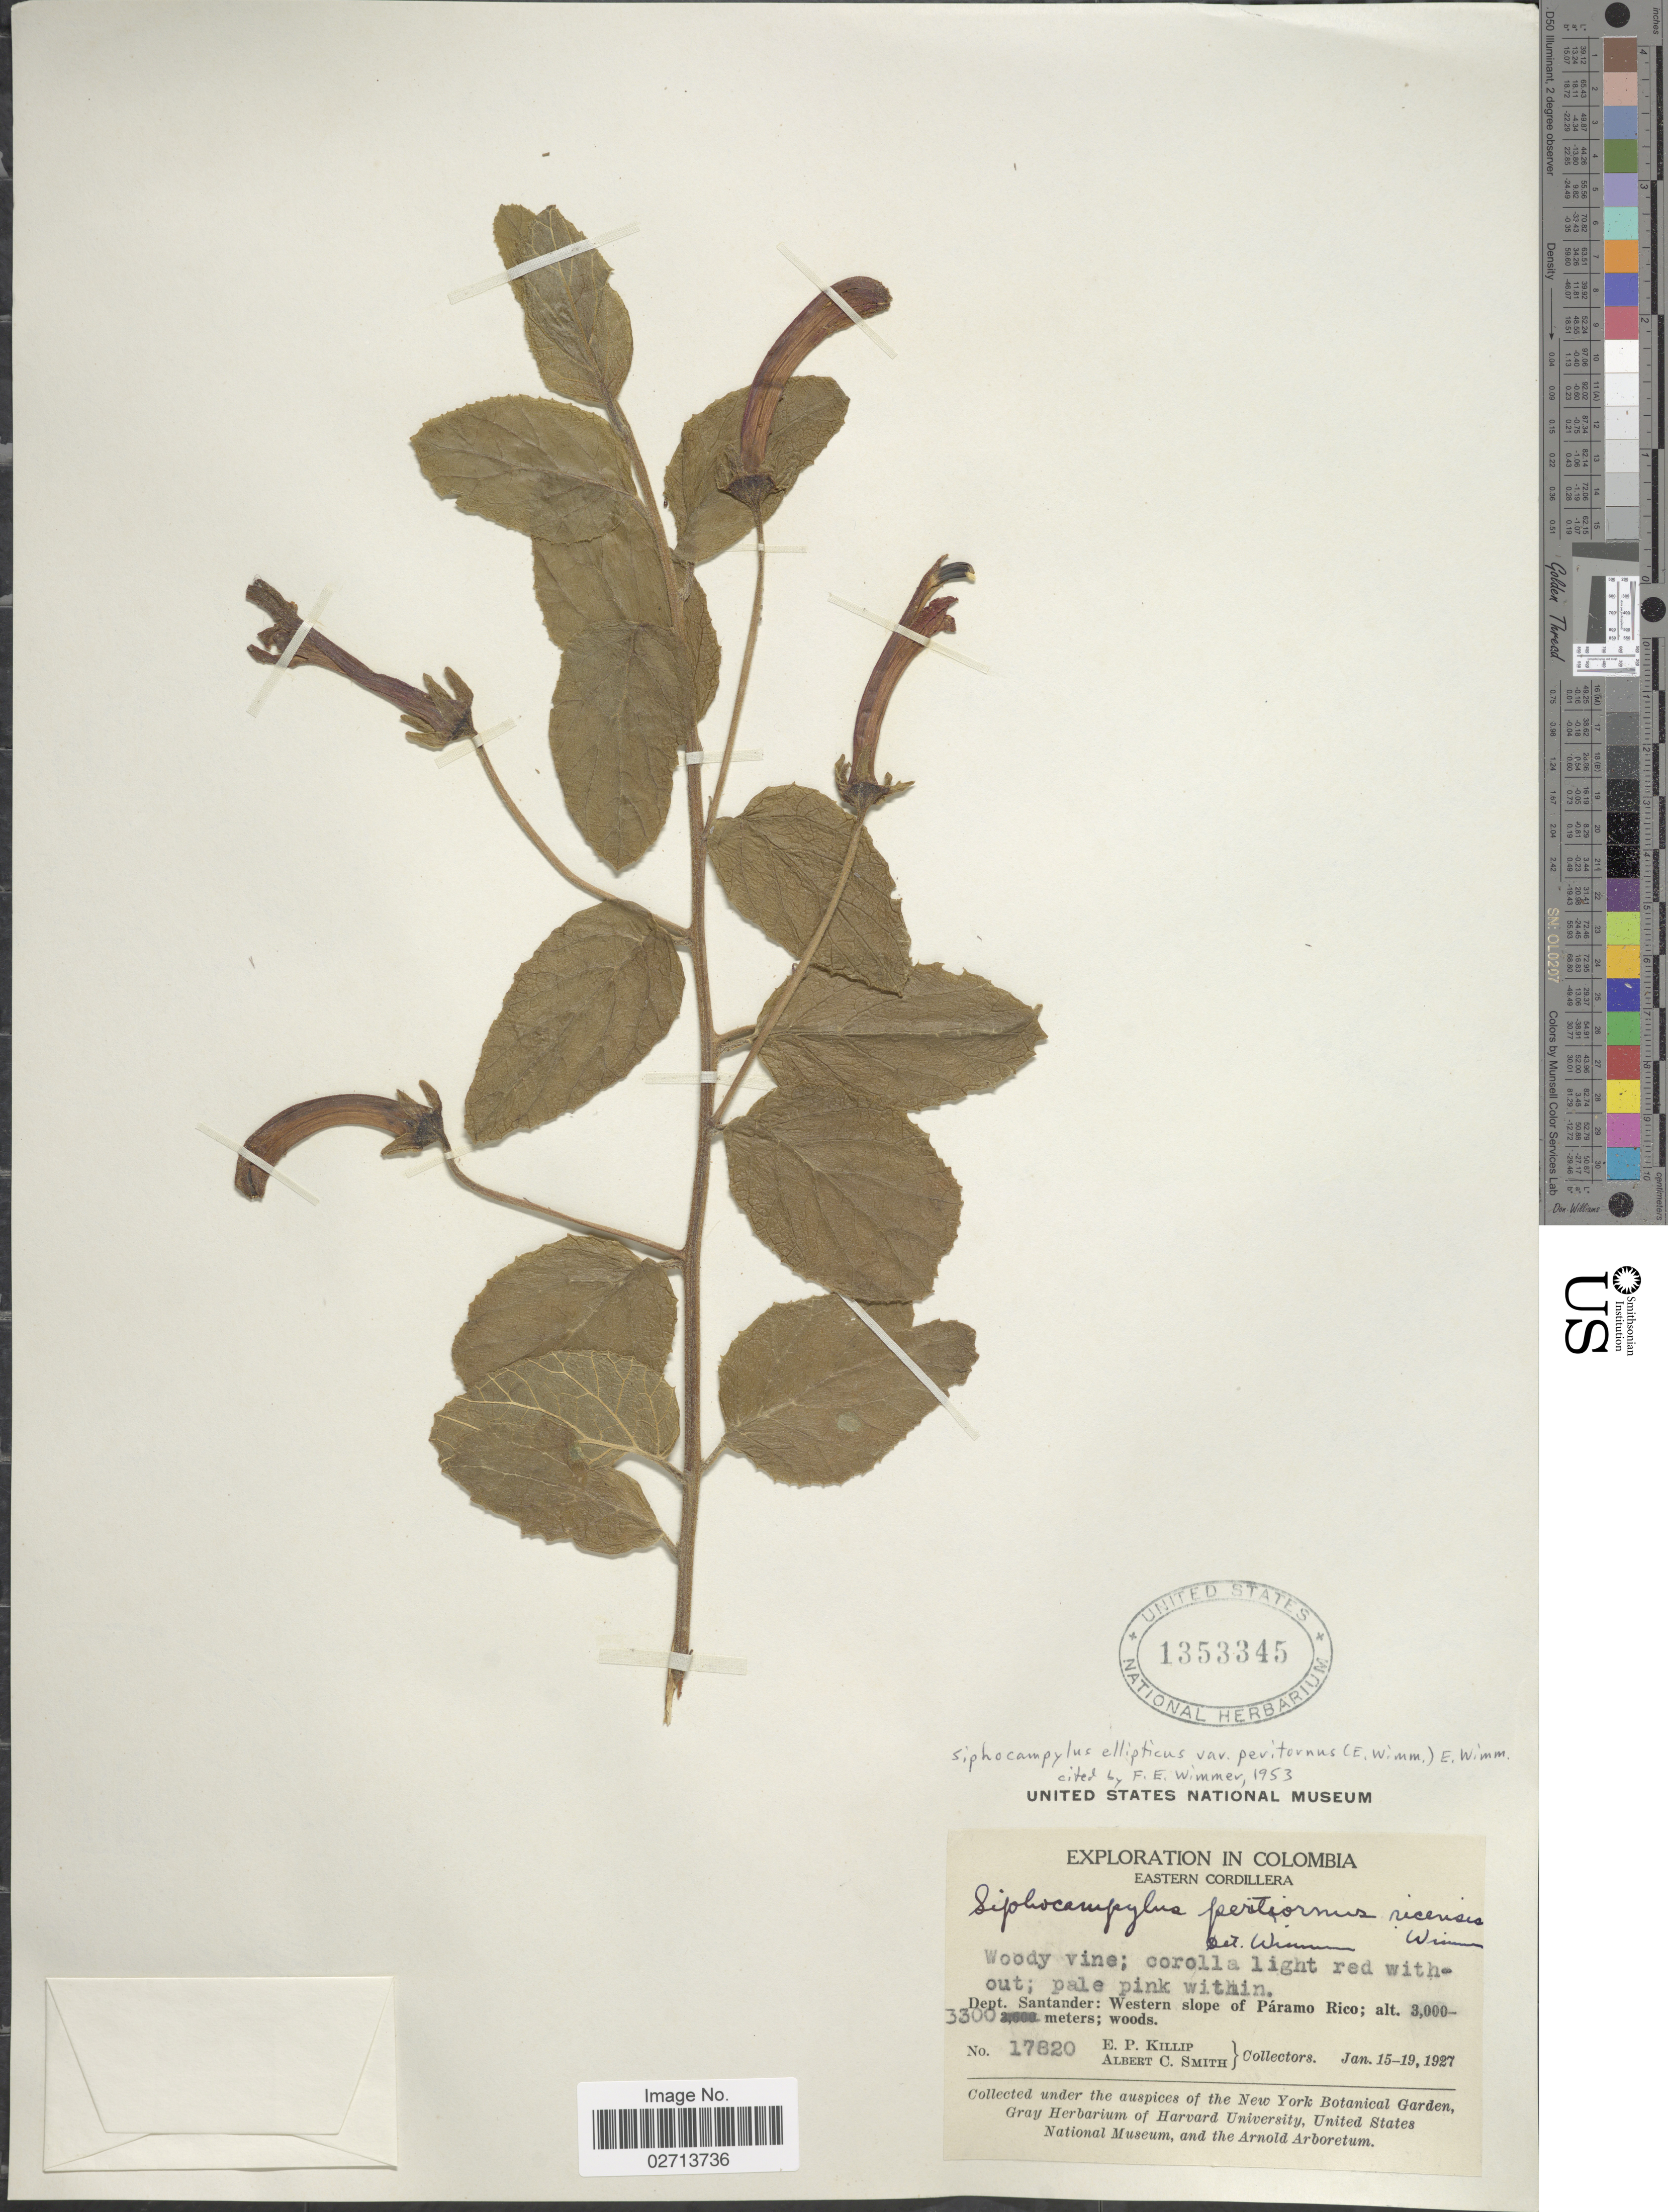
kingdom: Plantae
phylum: Tracheophyta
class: Magnoliopsida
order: Asterales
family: Campanulaceae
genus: Siphocampylus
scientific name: Siphocampylus ellipticus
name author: (Willd. ex Schult.) Vatke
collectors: E. P. Killip & A. C. Smith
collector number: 17820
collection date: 1927-01-15/1927-01-19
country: Colombia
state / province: Santander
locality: Eastern Cordillera, Dept. Santander: Western slope of Páramo Rico; woods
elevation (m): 3000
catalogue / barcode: US 1353345